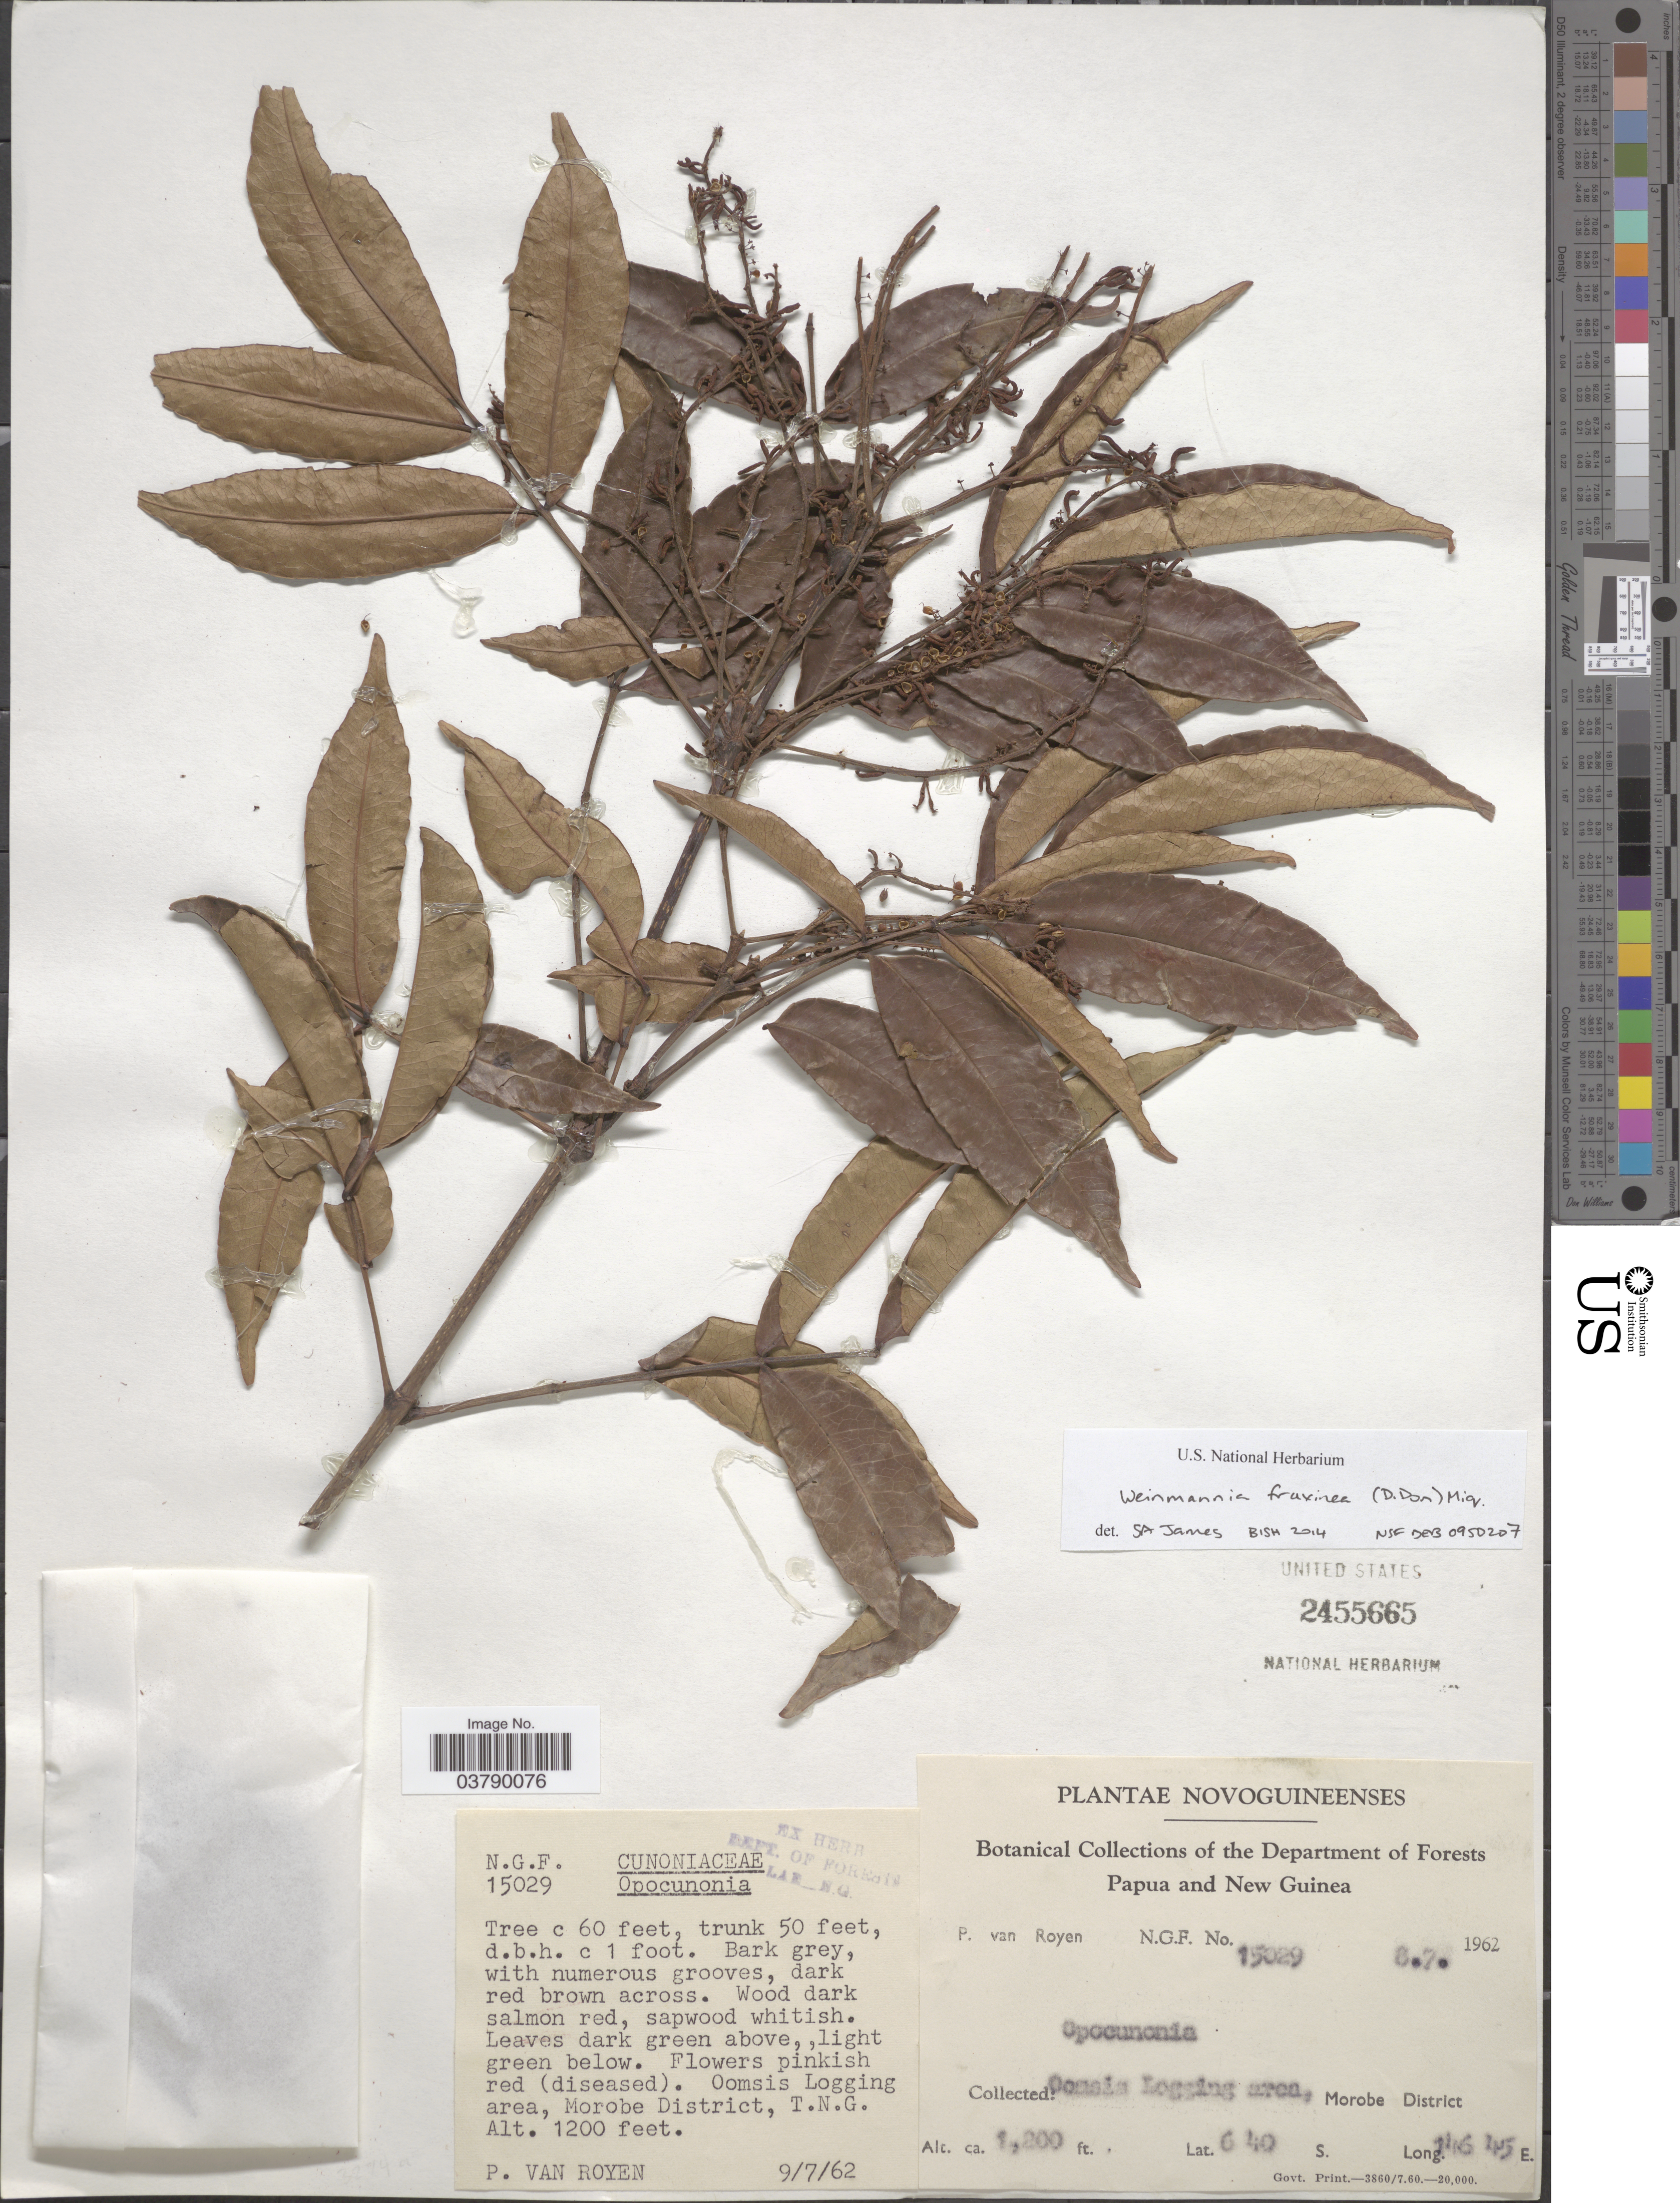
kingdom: Plantae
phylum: Tracheophyta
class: Magnoliopsida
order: Oxalidales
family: Cunoniaceae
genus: Pterophylla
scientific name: Pterophylla fraxinea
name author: D. Don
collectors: P. van Royen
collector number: NGF 15029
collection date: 1962-07-08/1962-07-09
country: Papua New Guinea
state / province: Morobe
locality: Oomsis Logging area; Morobe District, T.N.G.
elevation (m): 366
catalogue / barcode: US 2455665